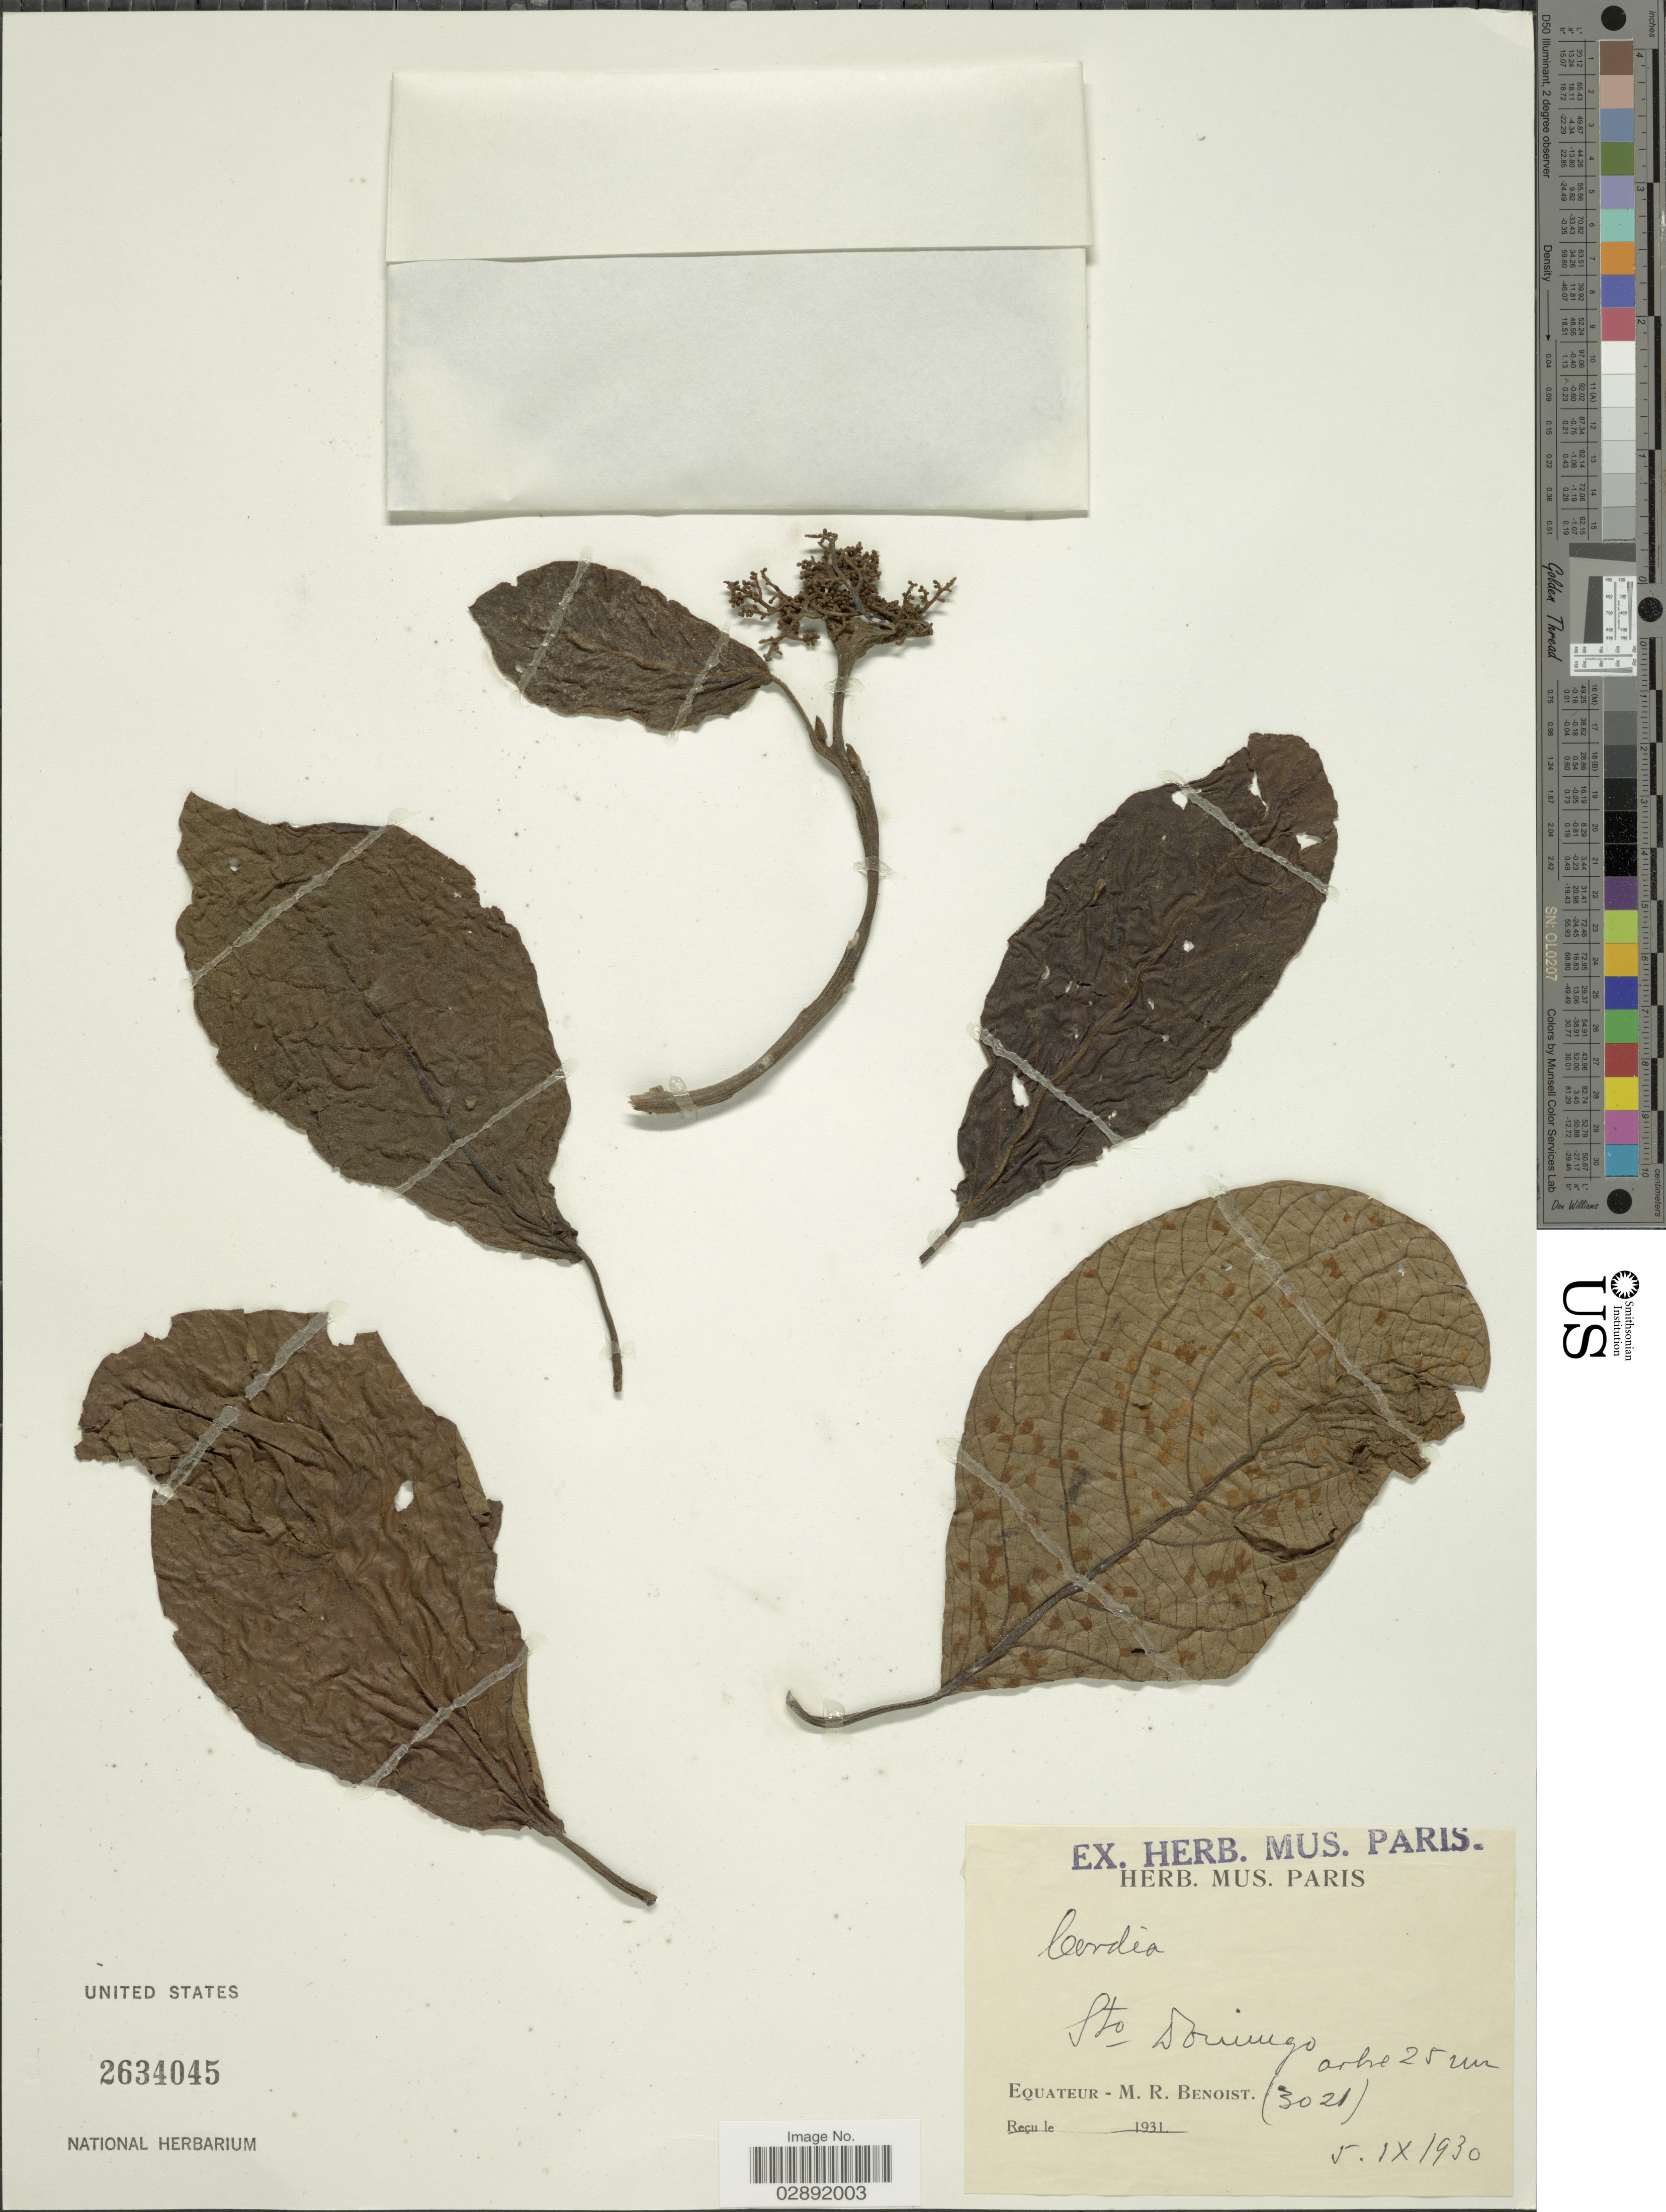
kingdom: Plantae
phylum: Tracheophyta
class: Magnoliopsida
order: Boraginales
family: Cordiaceae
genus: Cordia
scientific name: Cordia sp.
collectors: M. Benoist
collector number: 3021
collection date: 1930-09-05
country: Ecuador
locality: Sto Domingo, Equateur.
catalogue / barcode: US 2634045